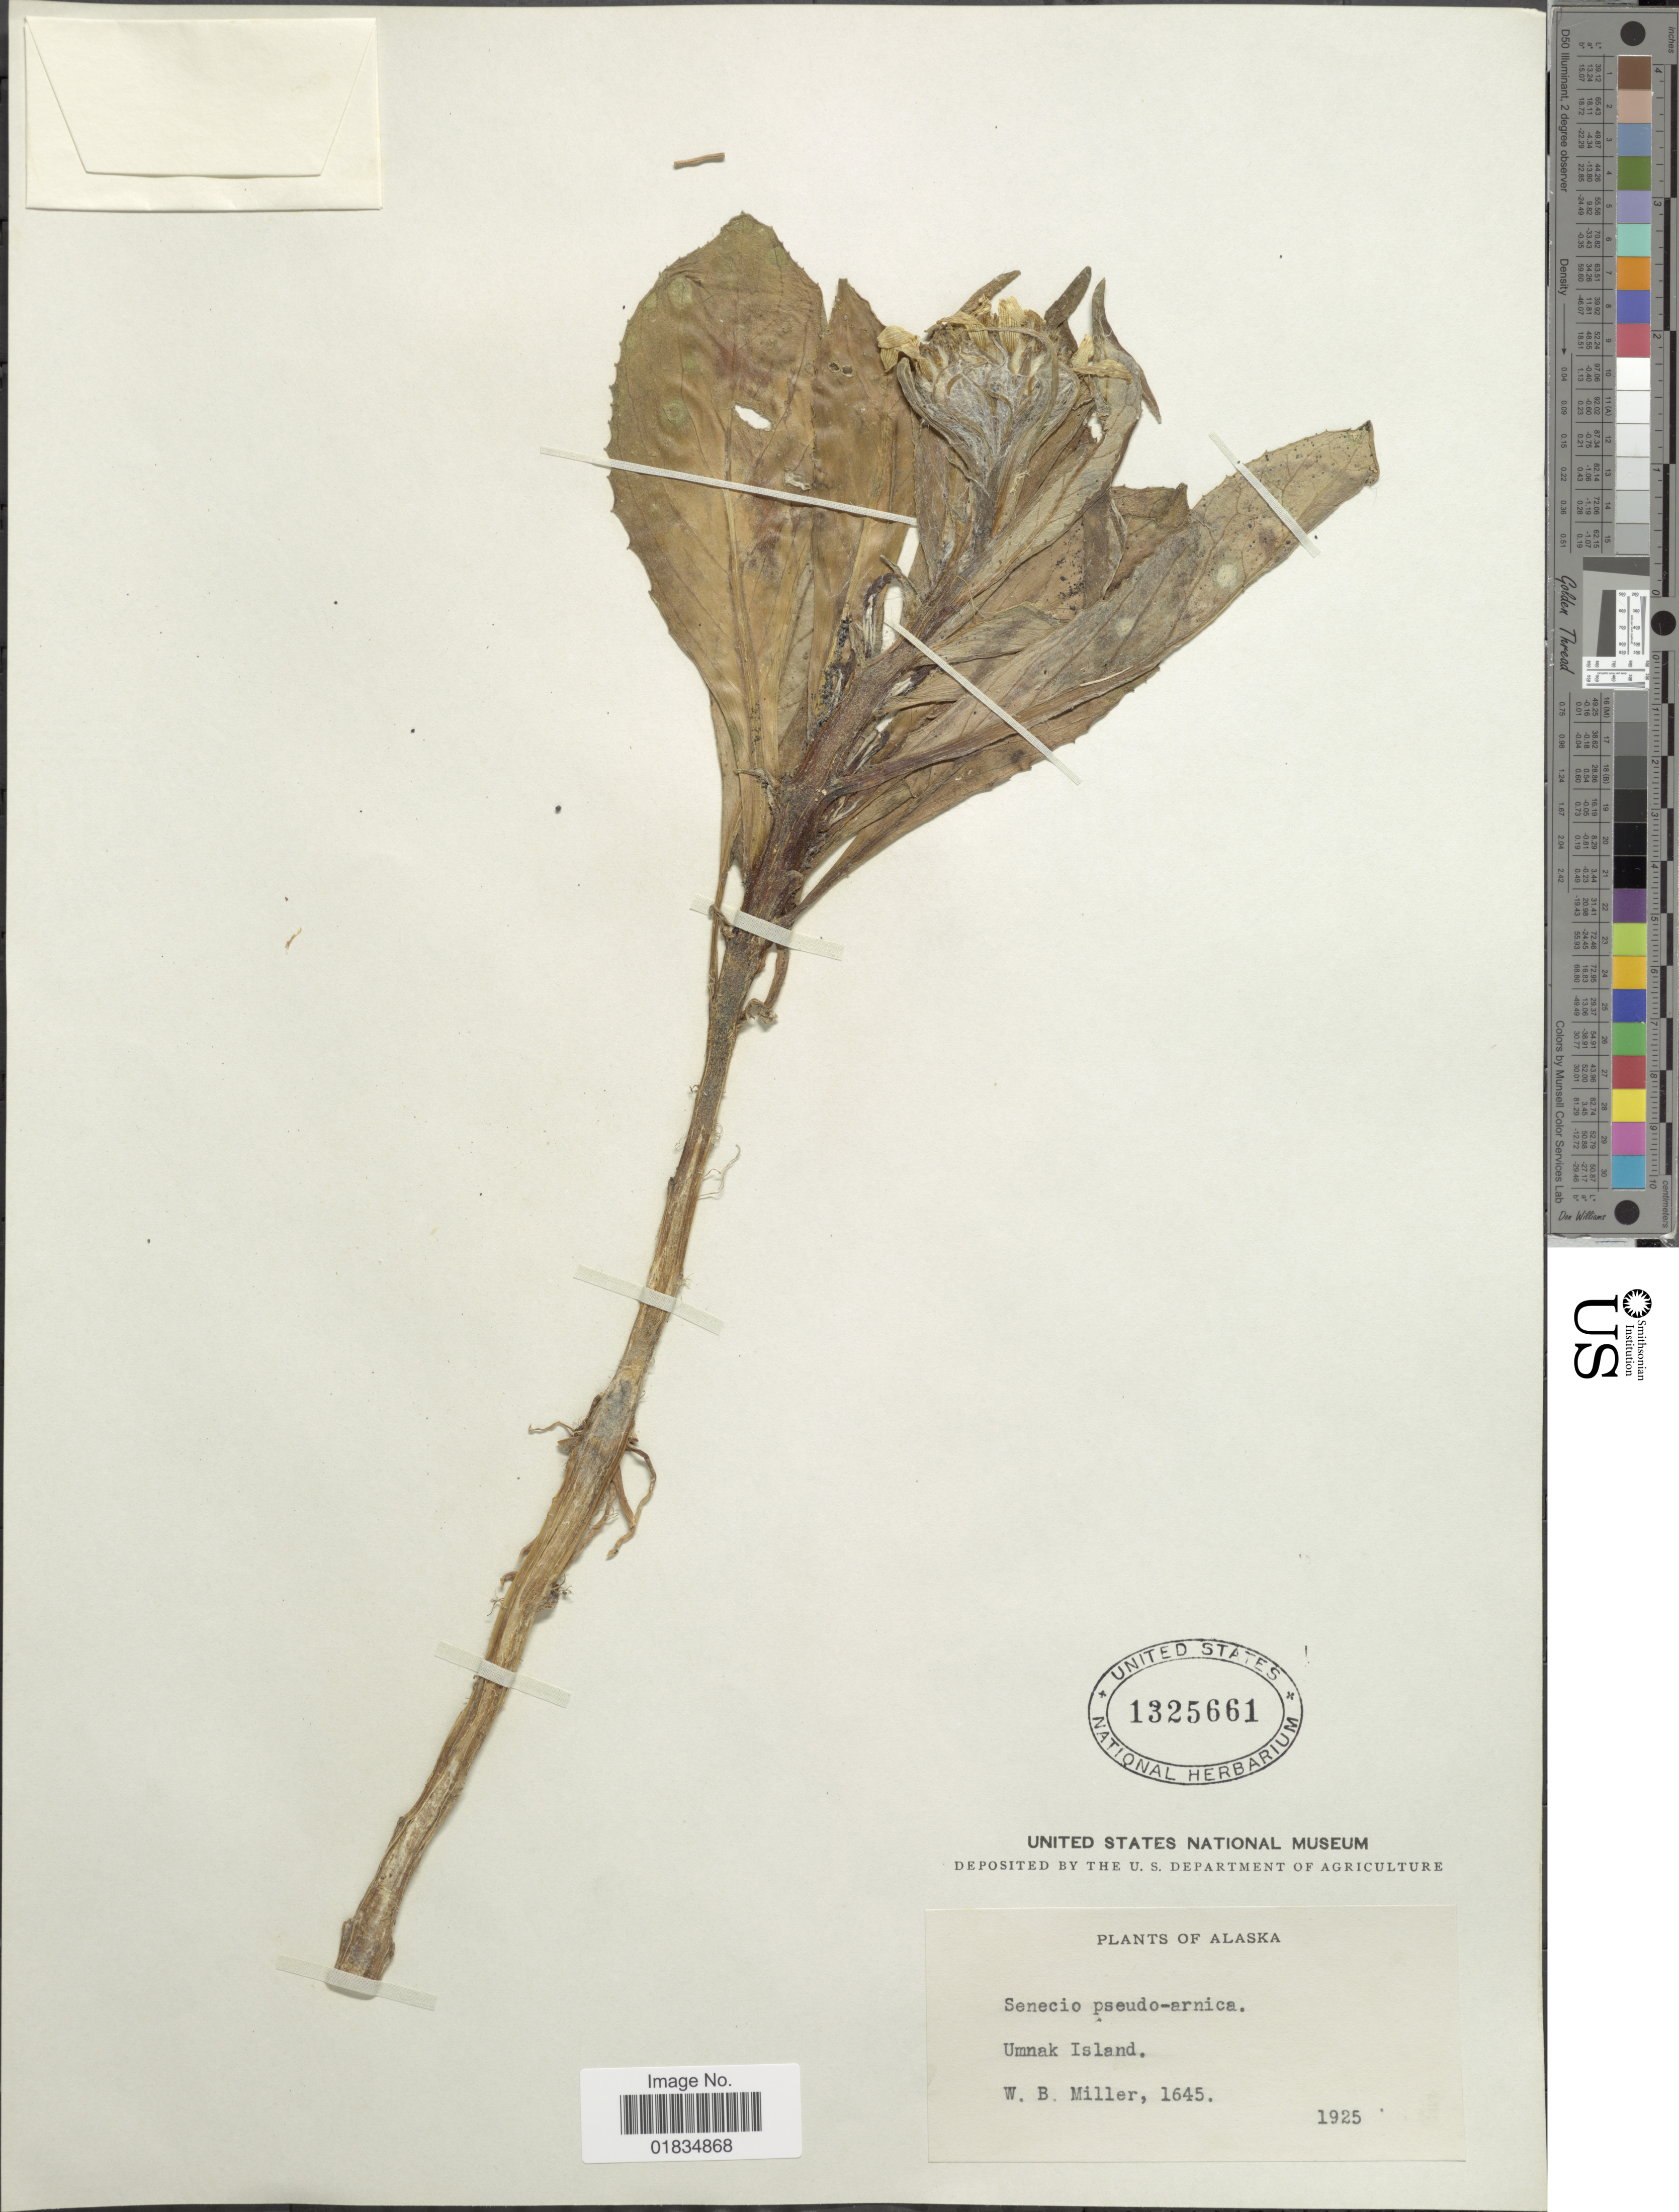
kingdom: Plantae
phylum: Tracheophyta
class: Magnoliopsida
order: Asterales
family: Asteraceae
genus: Senecio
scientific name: Senecio pseudo-elegans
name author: Less.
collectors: W. Miller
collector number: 1645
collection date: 1925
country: United States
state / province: Alaska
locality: Umnak Island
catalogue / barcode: US 1325661